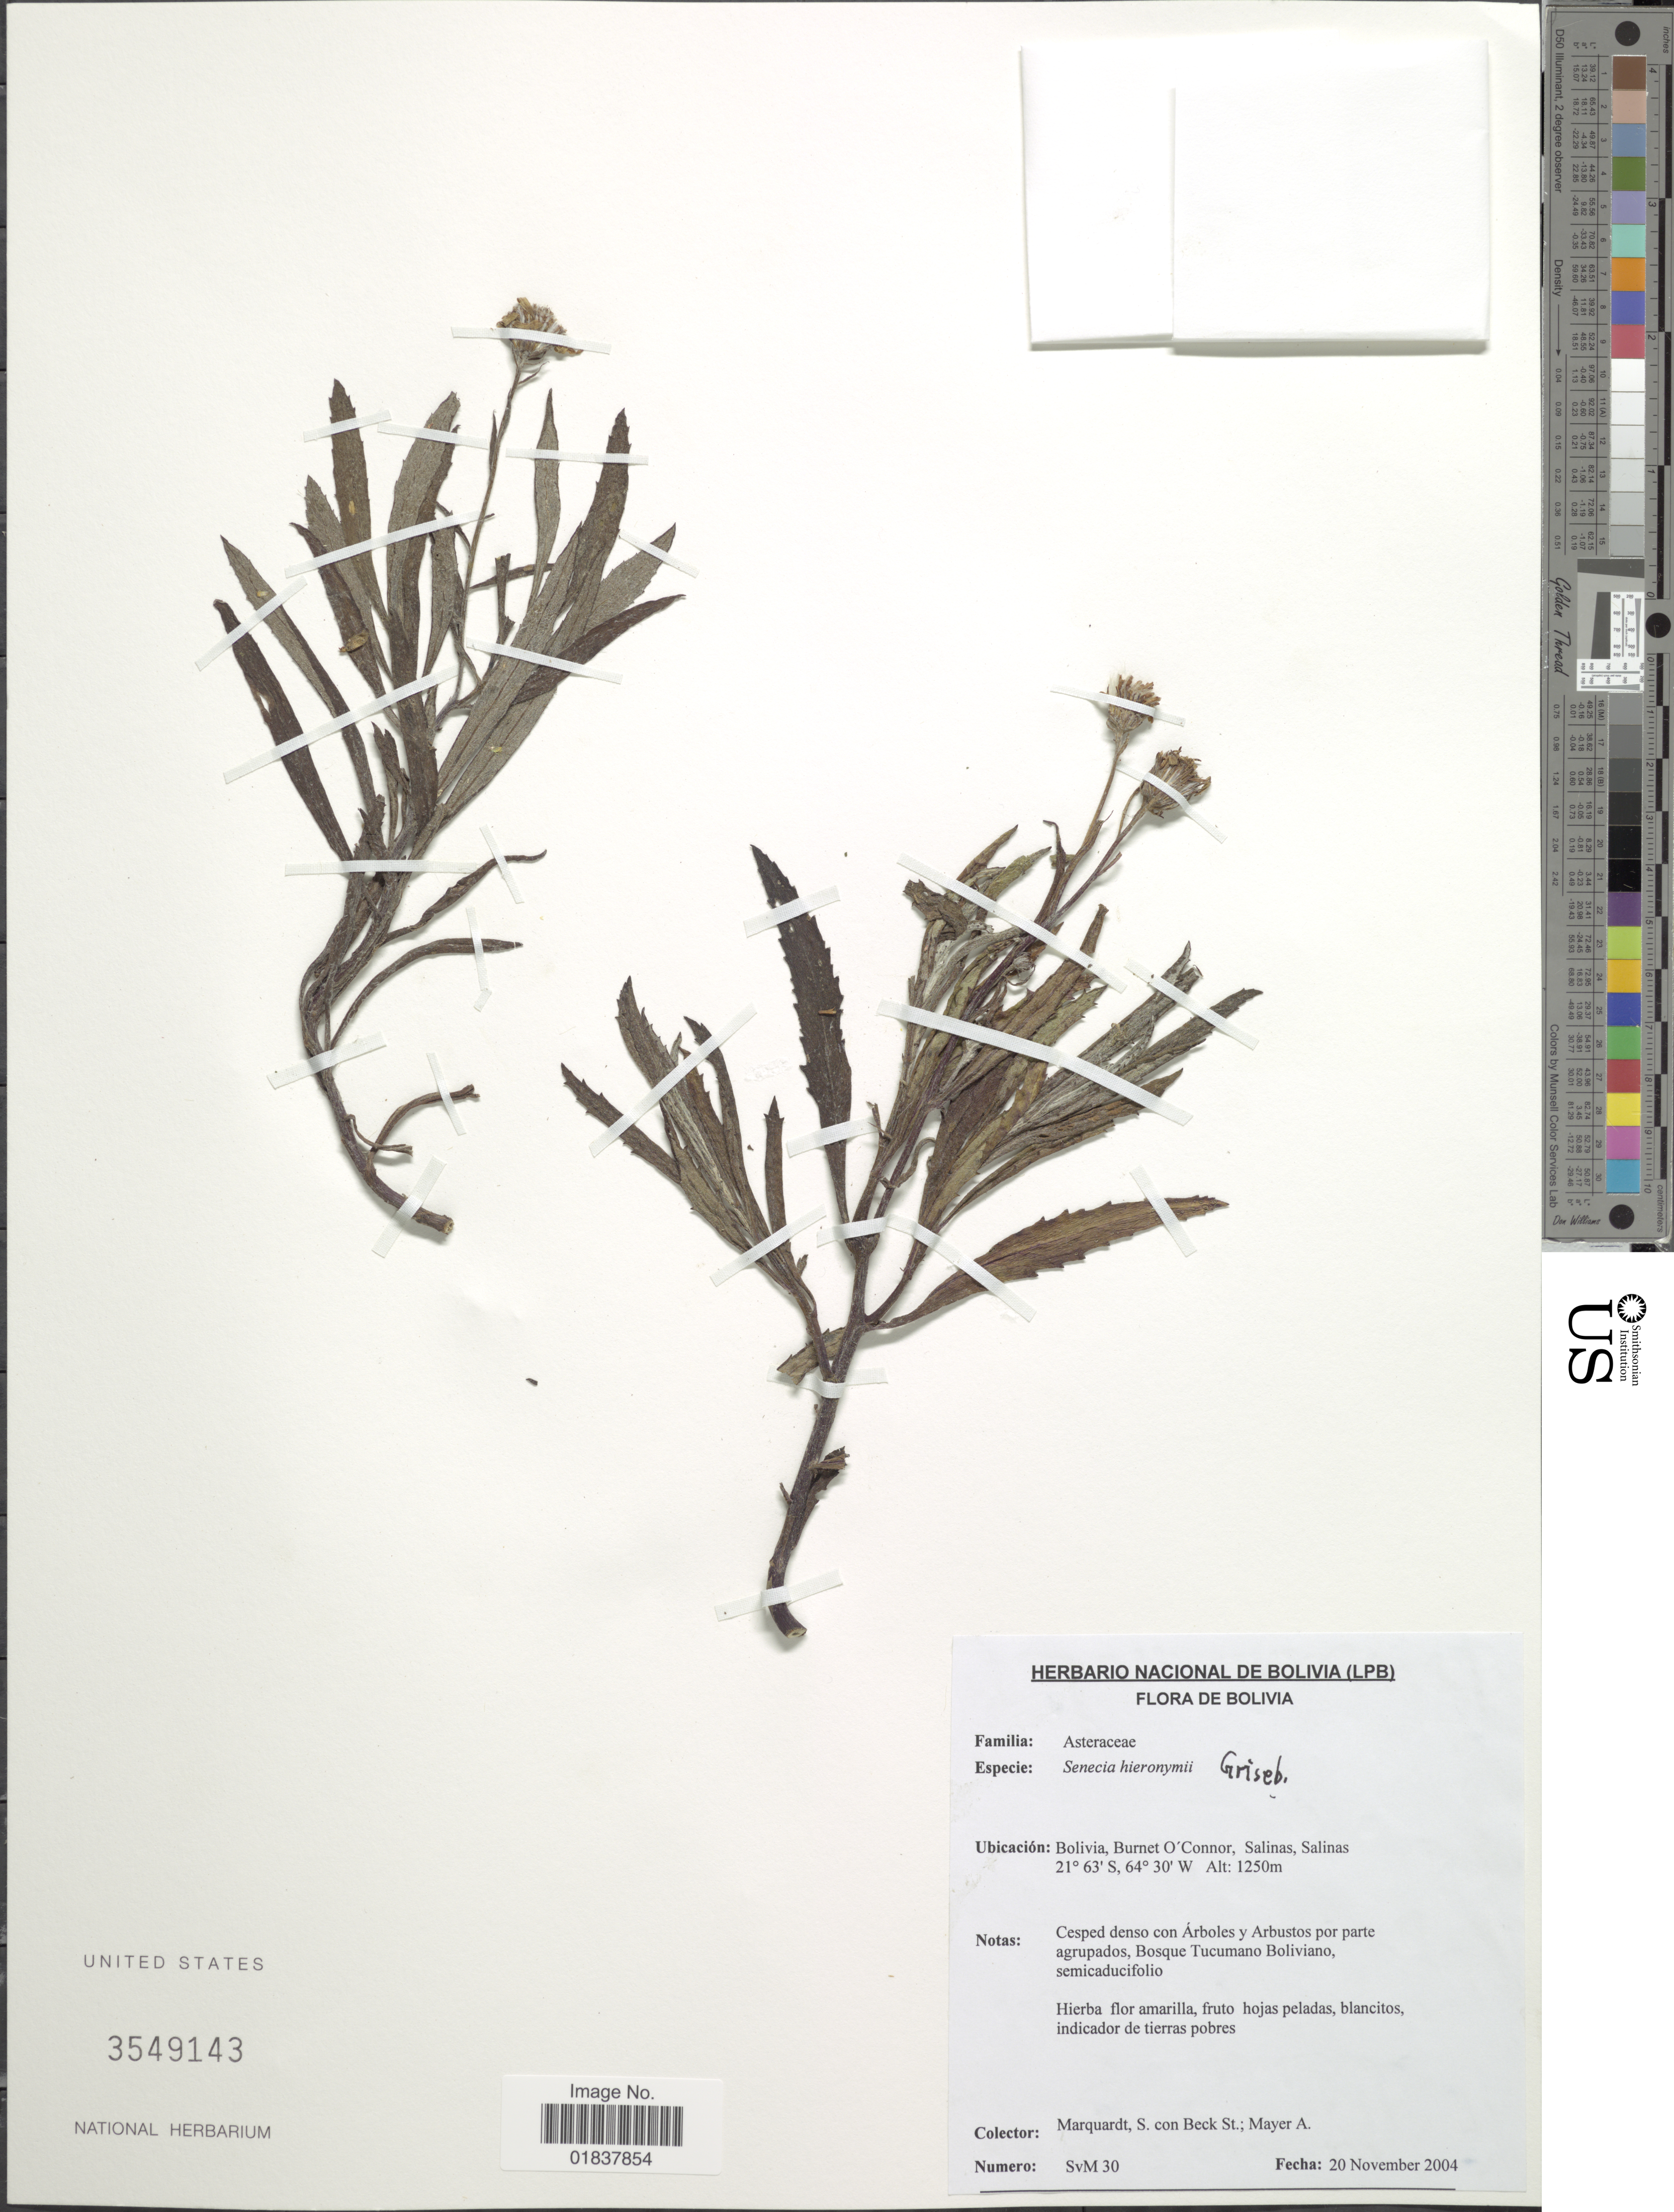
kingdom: Plantae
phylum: Tracheophyta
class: Magnoliopsida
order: Asterales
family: Asteraceae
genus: Senecio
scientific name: Senecio hieronymi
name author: Griseb.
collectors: S. Marquardt, S. G. Beck & A. Mayer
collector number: SvM30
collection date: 2004-11-20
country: Bolivia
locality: Burnet O'Connor, Salinas, Salinas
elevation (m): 1250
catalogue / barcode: US 3549143